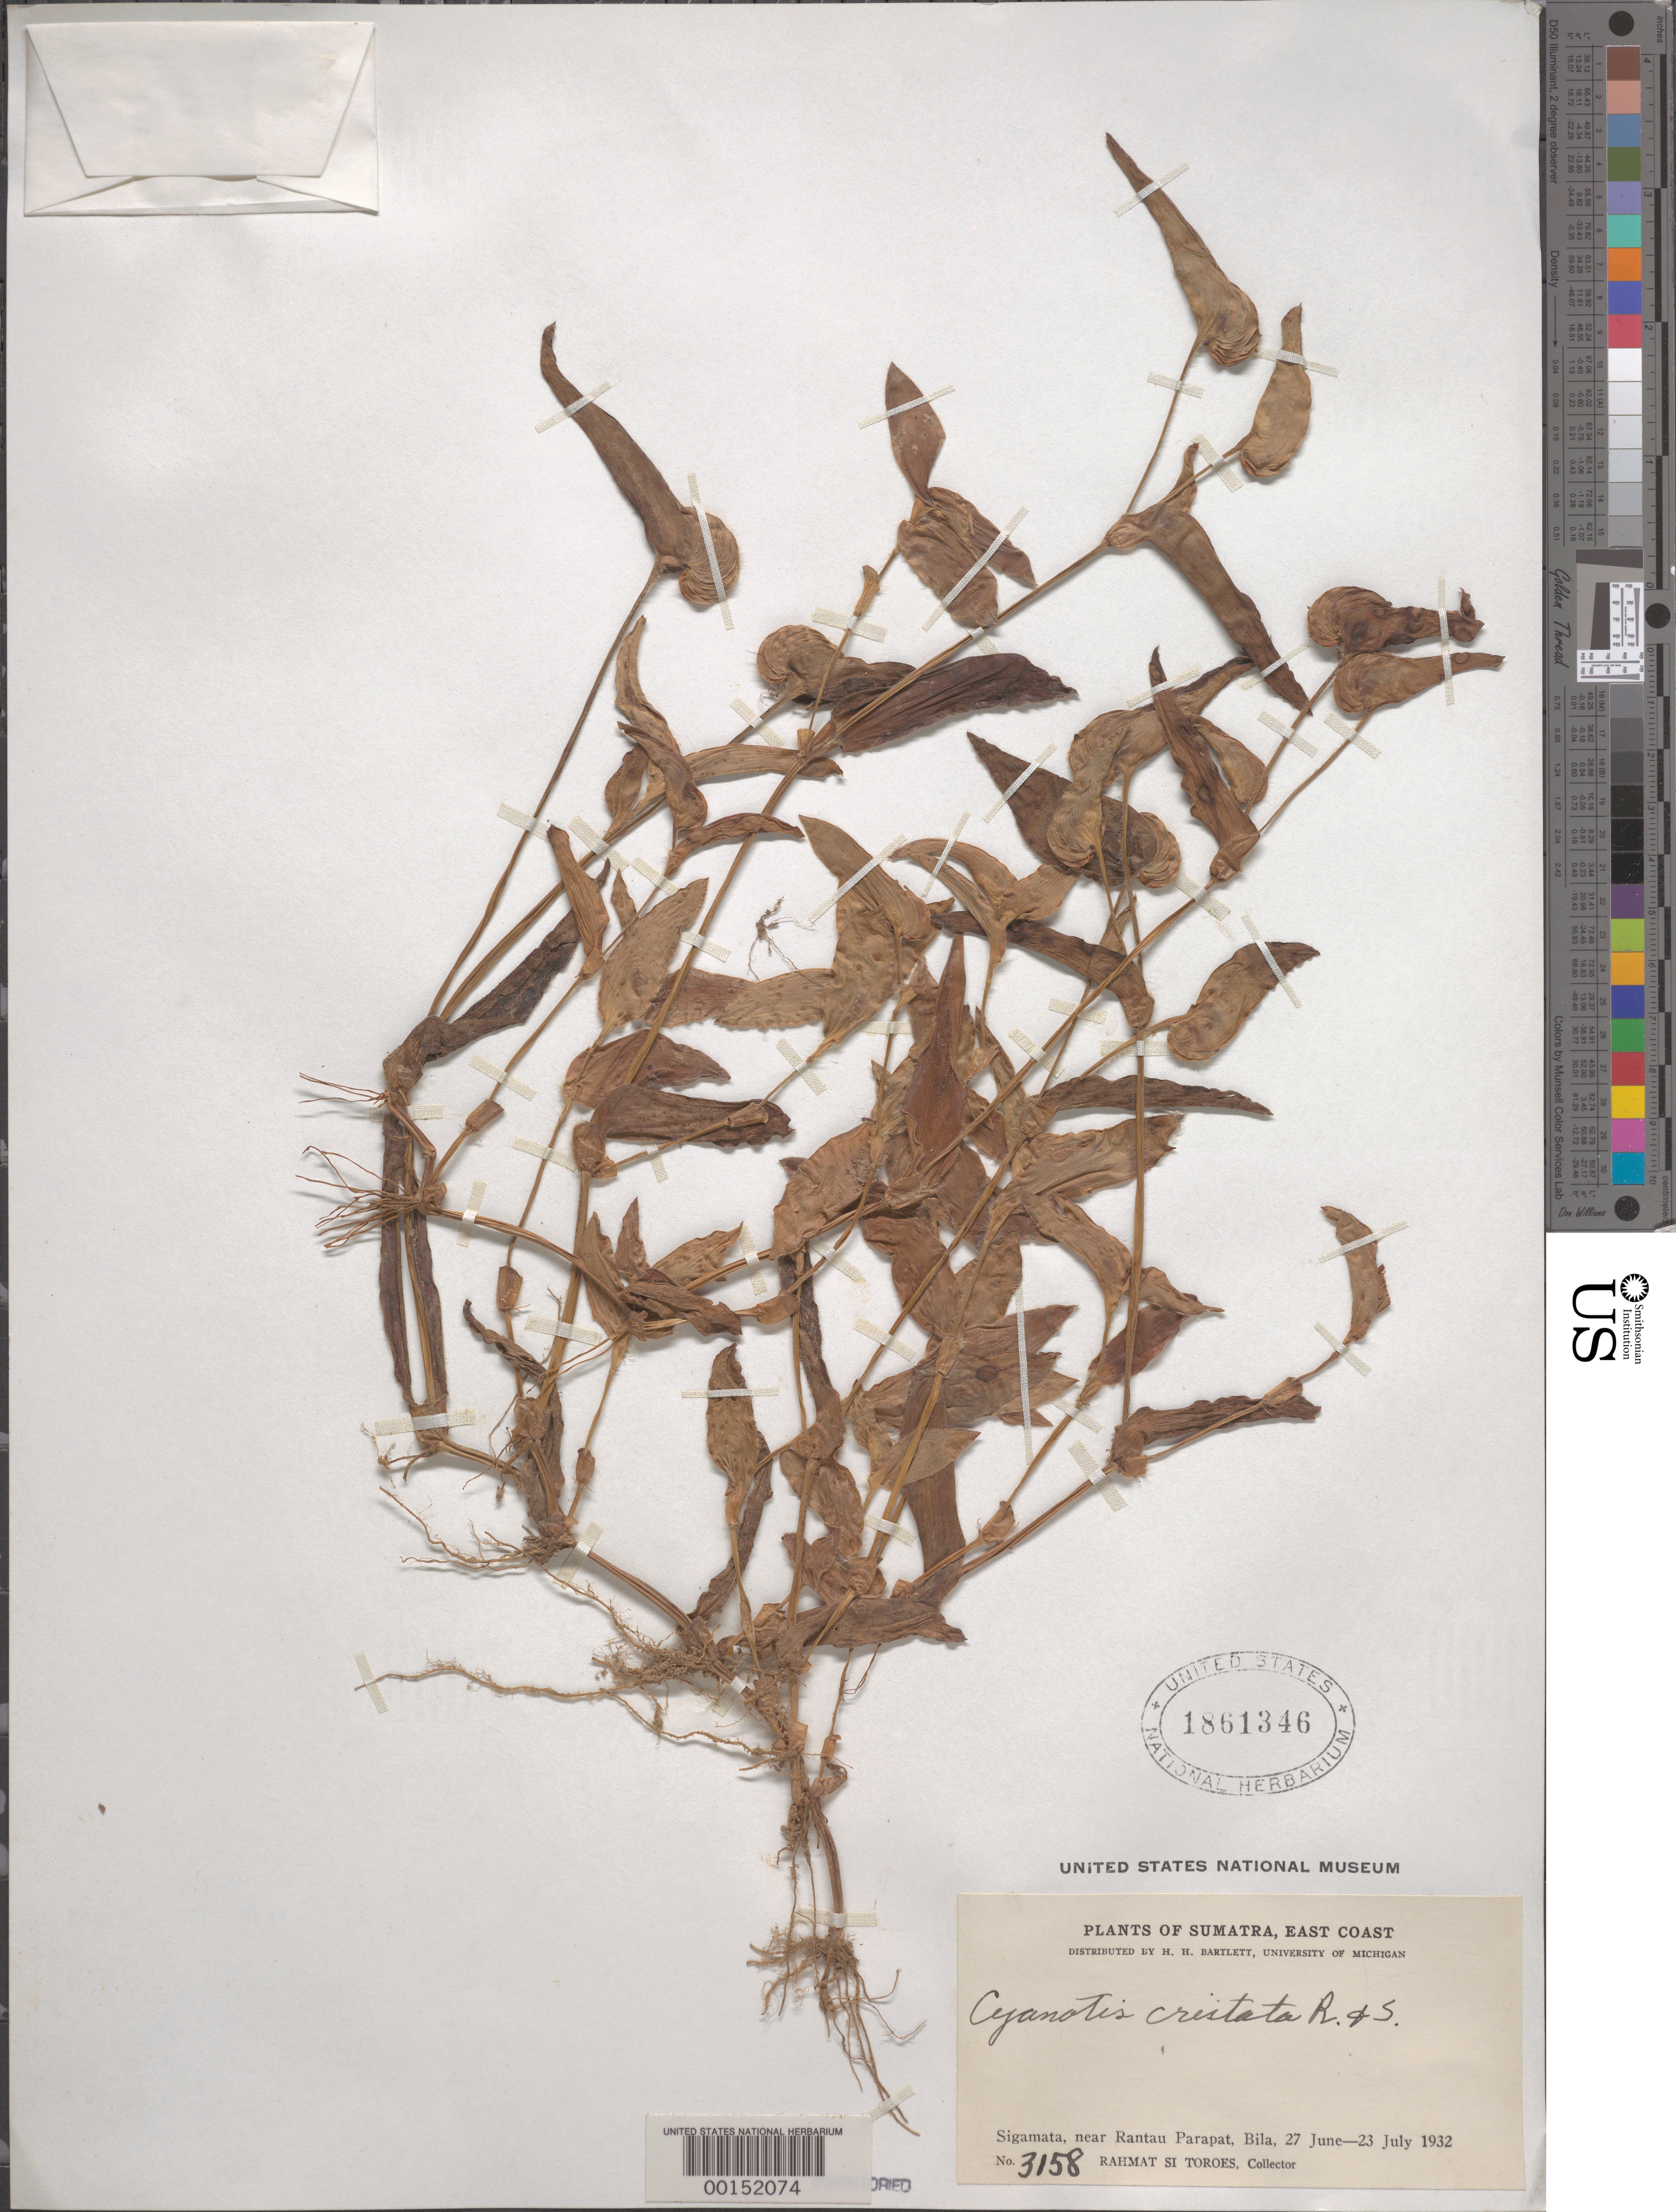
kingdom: Plantae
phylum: Tracheophyta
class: Liliopsida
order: Commelinales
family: Commelinaceae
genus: Cyanotis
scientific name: Cyanotis cristata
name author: (L.) D. Don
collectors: Rahmat Si Boeea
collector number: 3158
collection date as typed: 27 Jun 1932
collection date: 1932-06-27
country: Indonesia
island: Sumatra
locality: Sigamata, enar rantau parapat, bila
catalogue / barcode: US 1861346